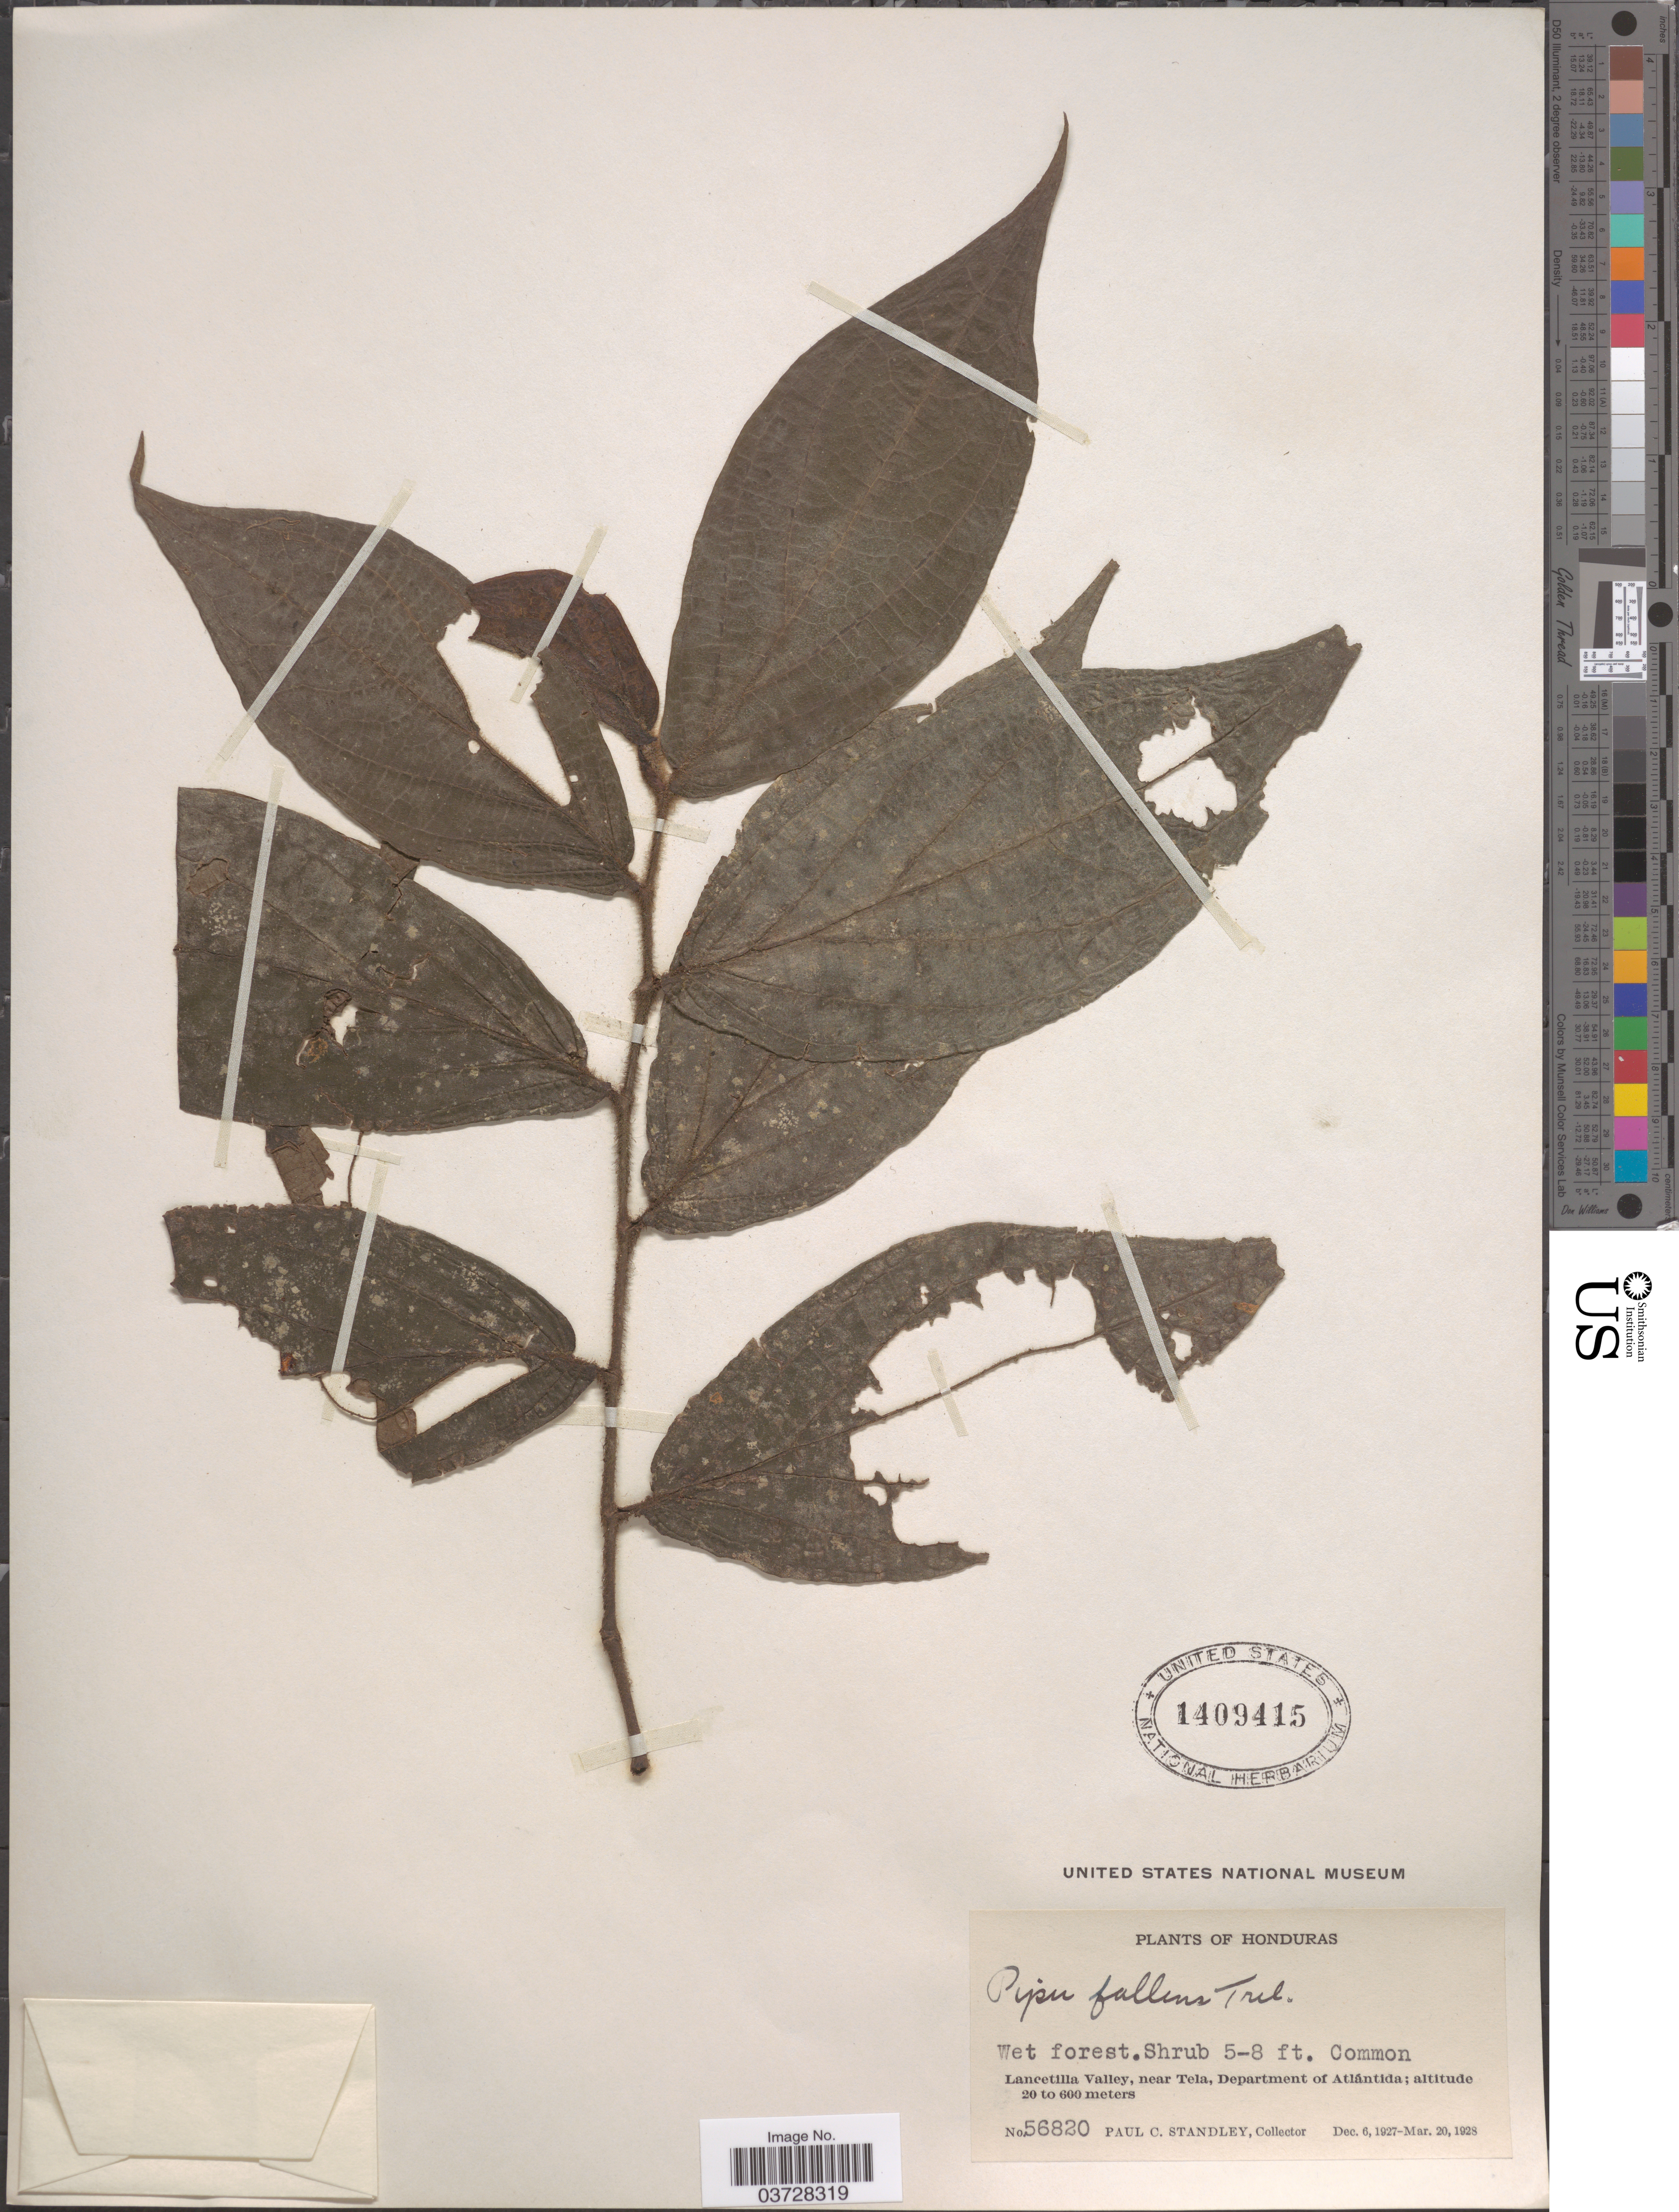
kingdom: Plantae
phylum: Tracheophyta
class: Magnoliopsida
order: Piperales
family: Piperaceae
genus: Piper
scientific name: Piper fallens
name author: Trel.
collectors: P. C. Standley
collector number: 56820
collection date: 1927-12-06/1928-03-20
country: Honduras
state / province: Atlantida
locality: Lancetilla Valley, near Tela, Department of Atlántida.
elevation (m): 20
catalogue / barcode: US 1409415